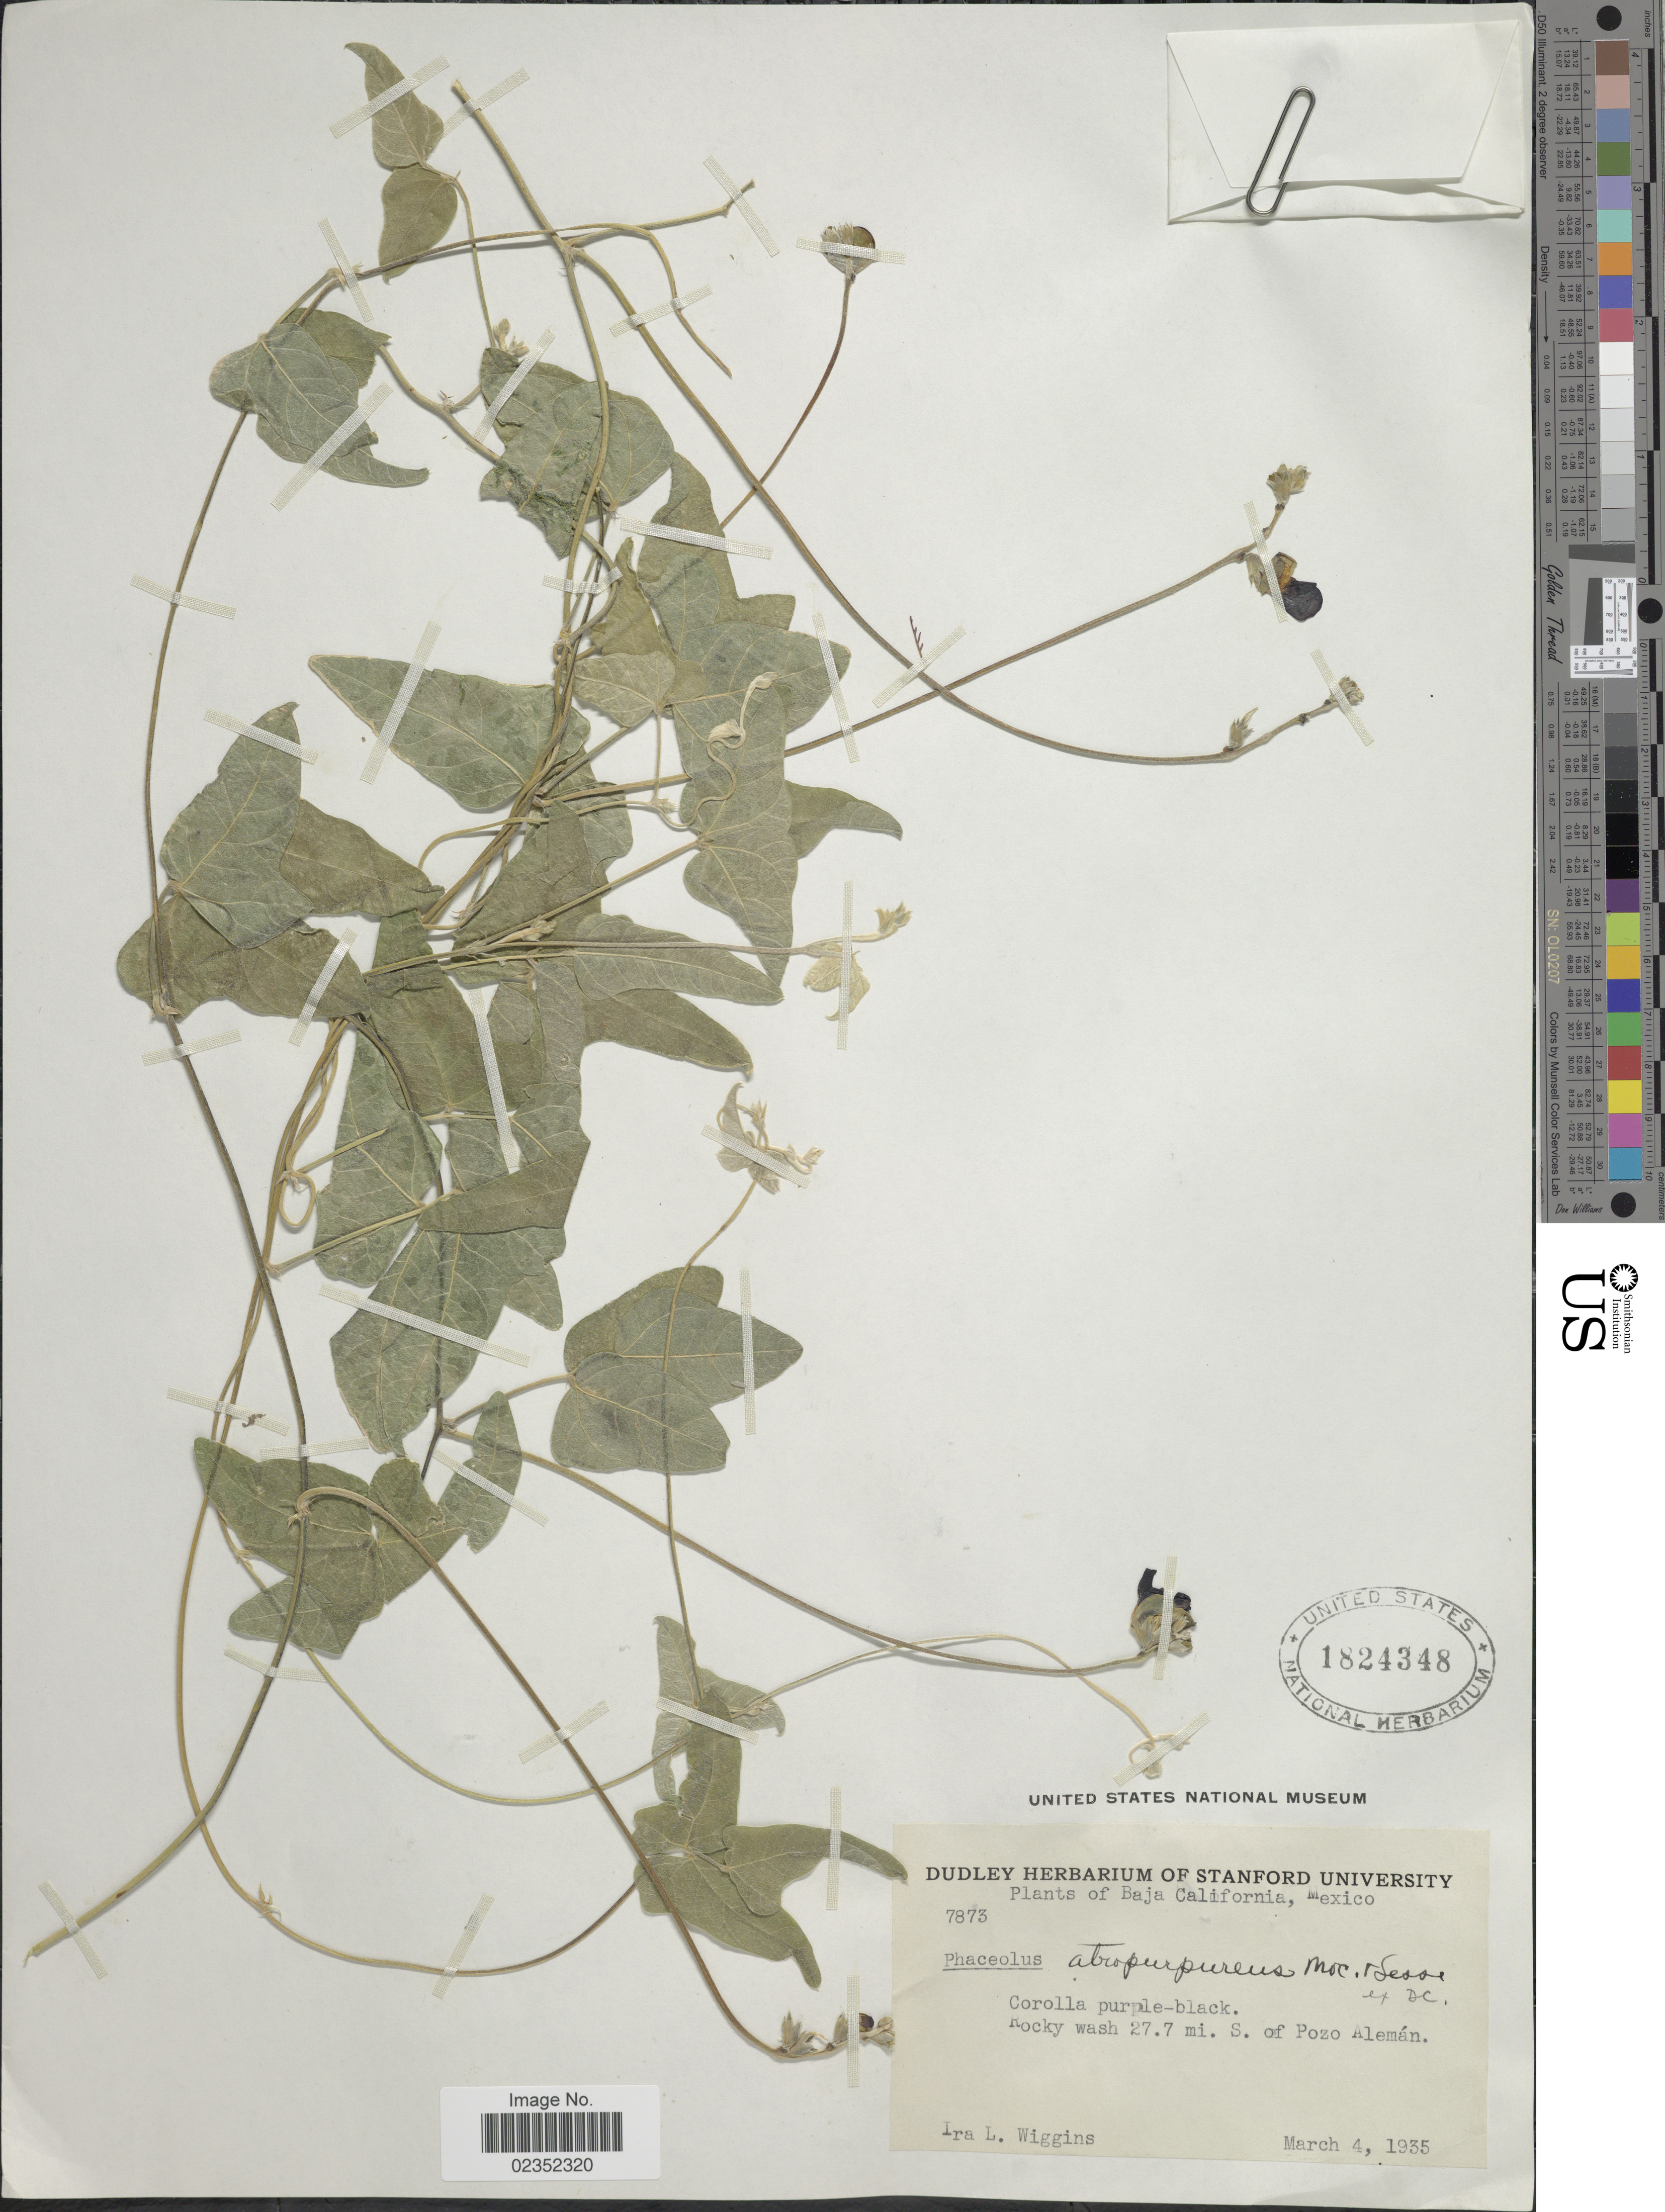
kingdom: Plantae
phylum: Tracheophyta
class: Magnoliopsida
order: Fabales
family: Fabaceae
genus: Macroptilium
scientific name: Macroptilium atropurpureum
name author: (DC.) Urb.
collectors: I. L. Wiggins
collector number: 7873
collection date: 1935-03-04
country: Mexico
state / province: Baja California Sur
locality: Rocky wash 27.7 mi. S. of Pozo Alemán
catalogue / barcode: US 1824348